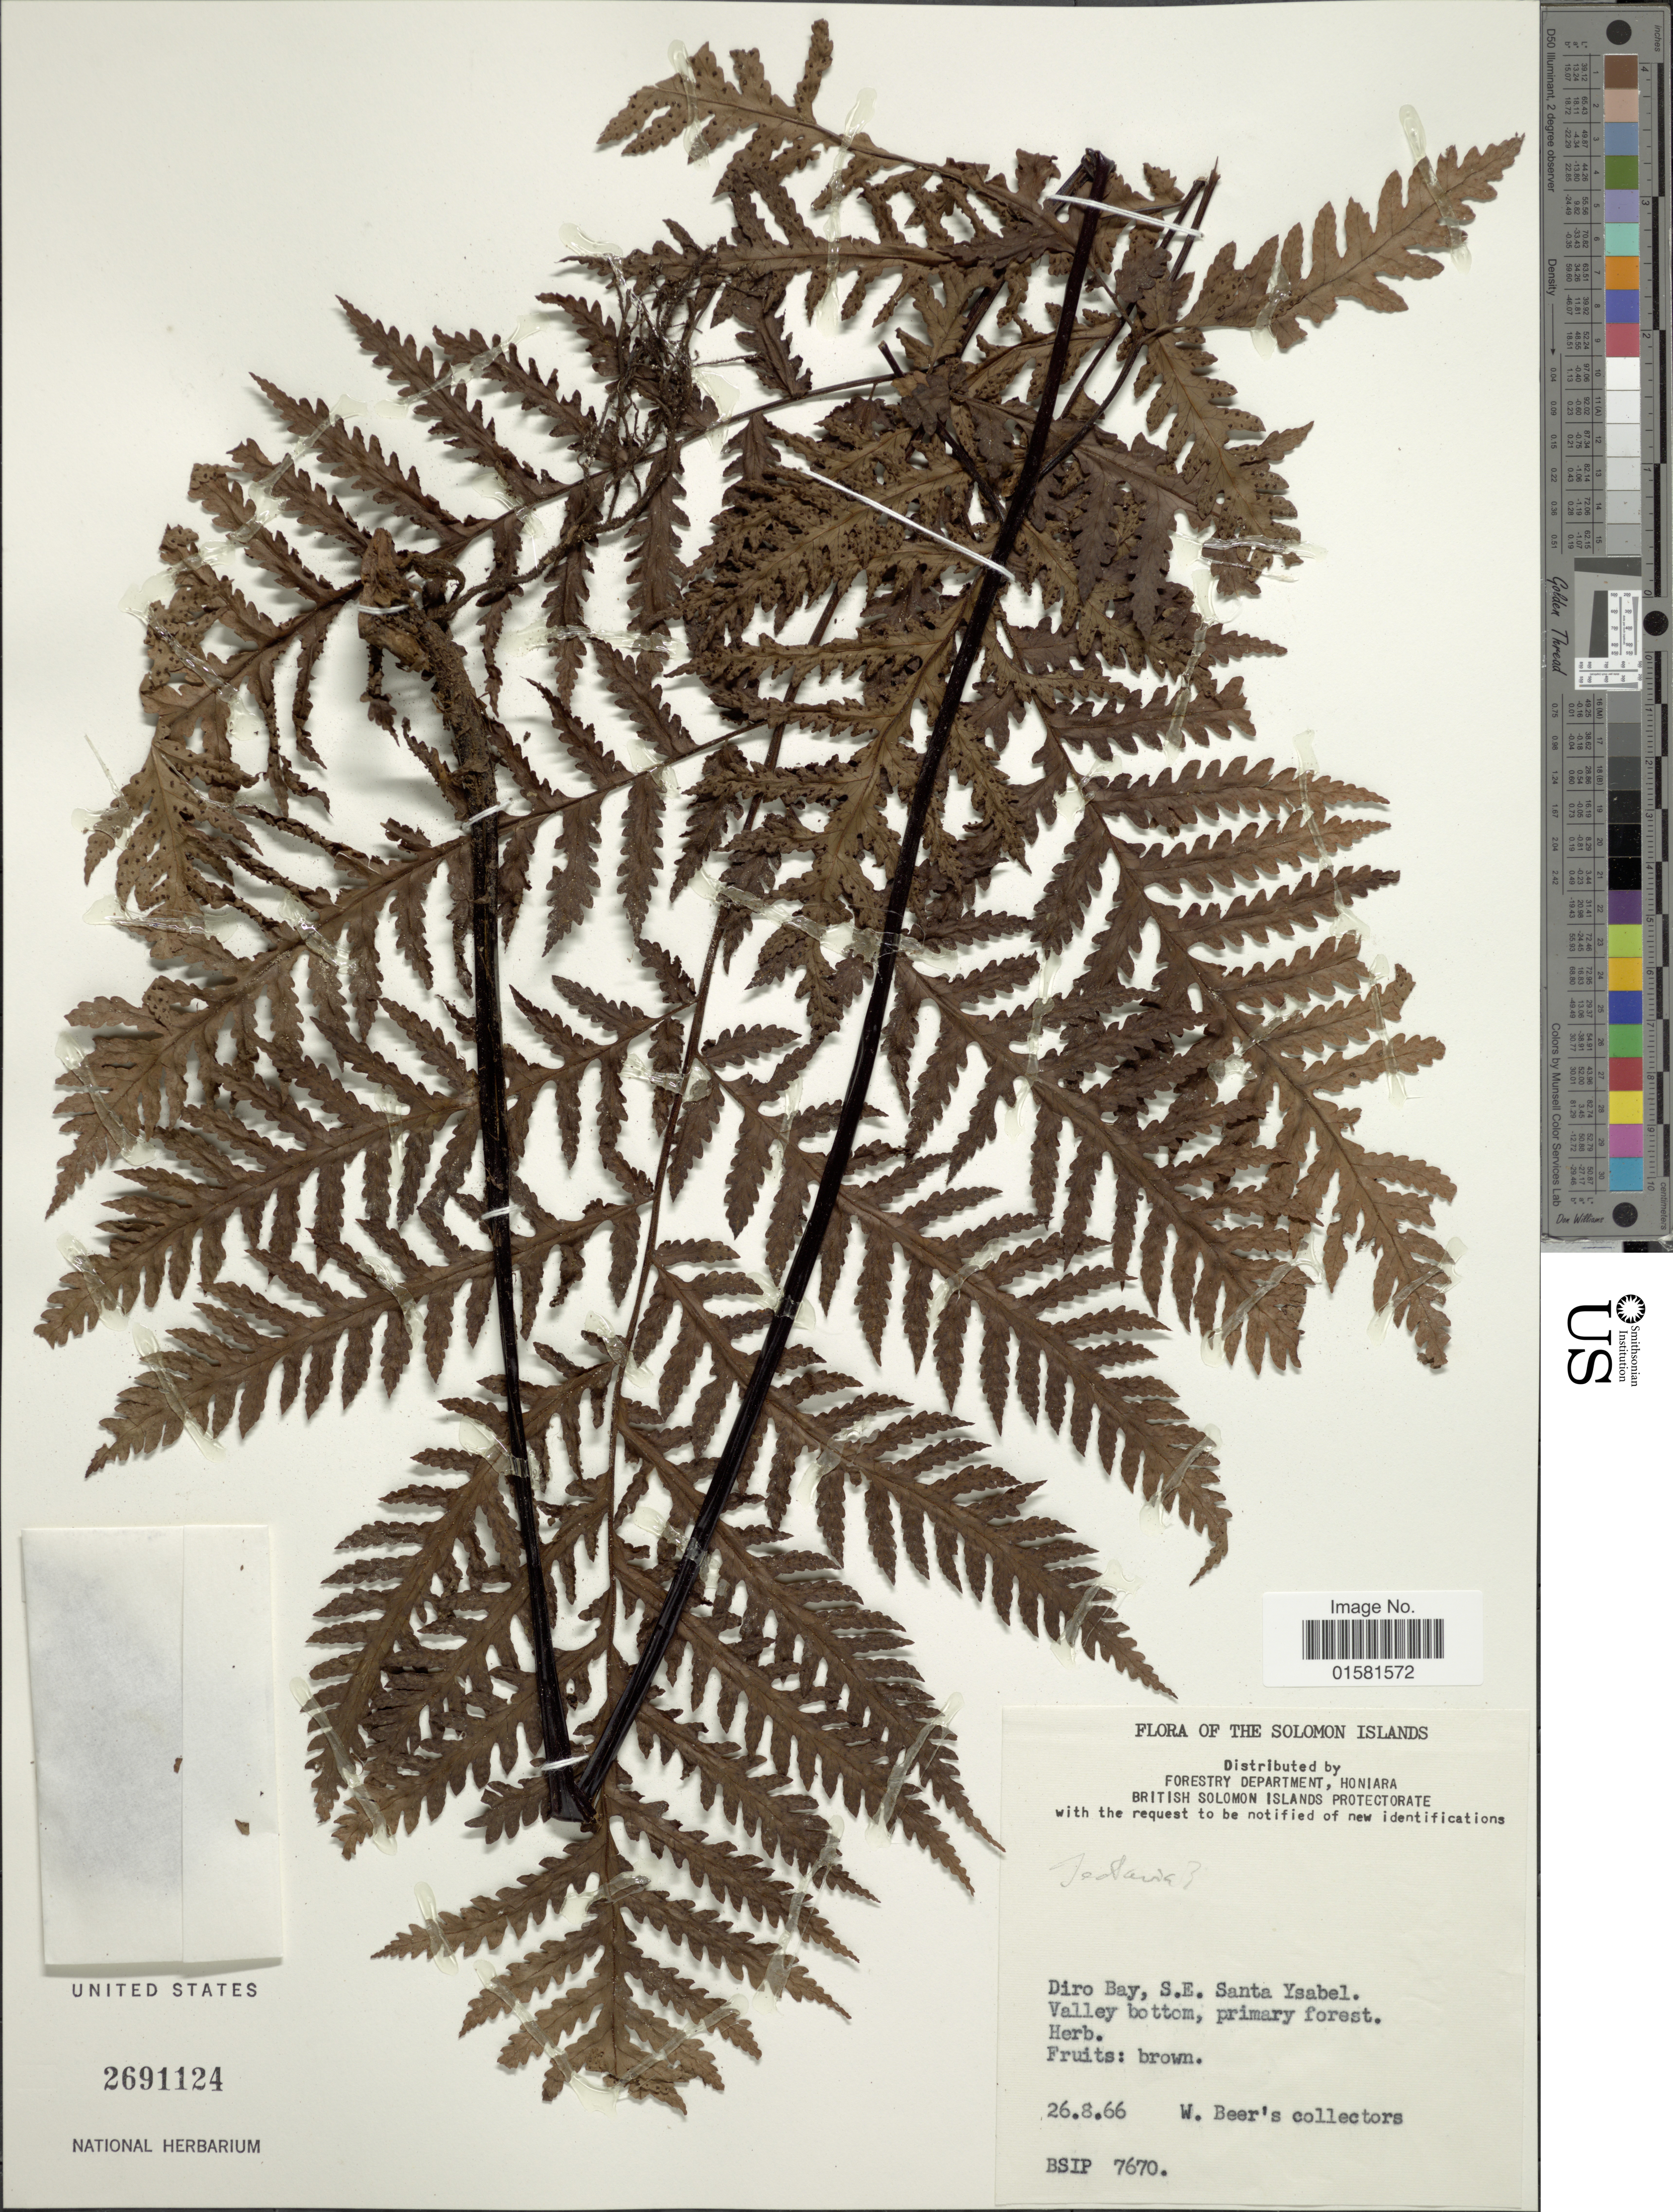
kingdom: Plantae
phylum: Tracheophyta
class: Polypodiopsida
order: Polypodiales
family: Tectariaceae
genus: Tectaria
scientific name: Tectaria sp.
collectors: Beer's collectors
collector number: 7670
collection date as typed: Transcribed d/m/y: 26/8/66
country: Solomon Islands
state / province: Solomon Islands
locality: Solomon Islands, Diro Bay, S. E. Santa Ysabel. Valley bottom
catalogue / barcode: US 2691124